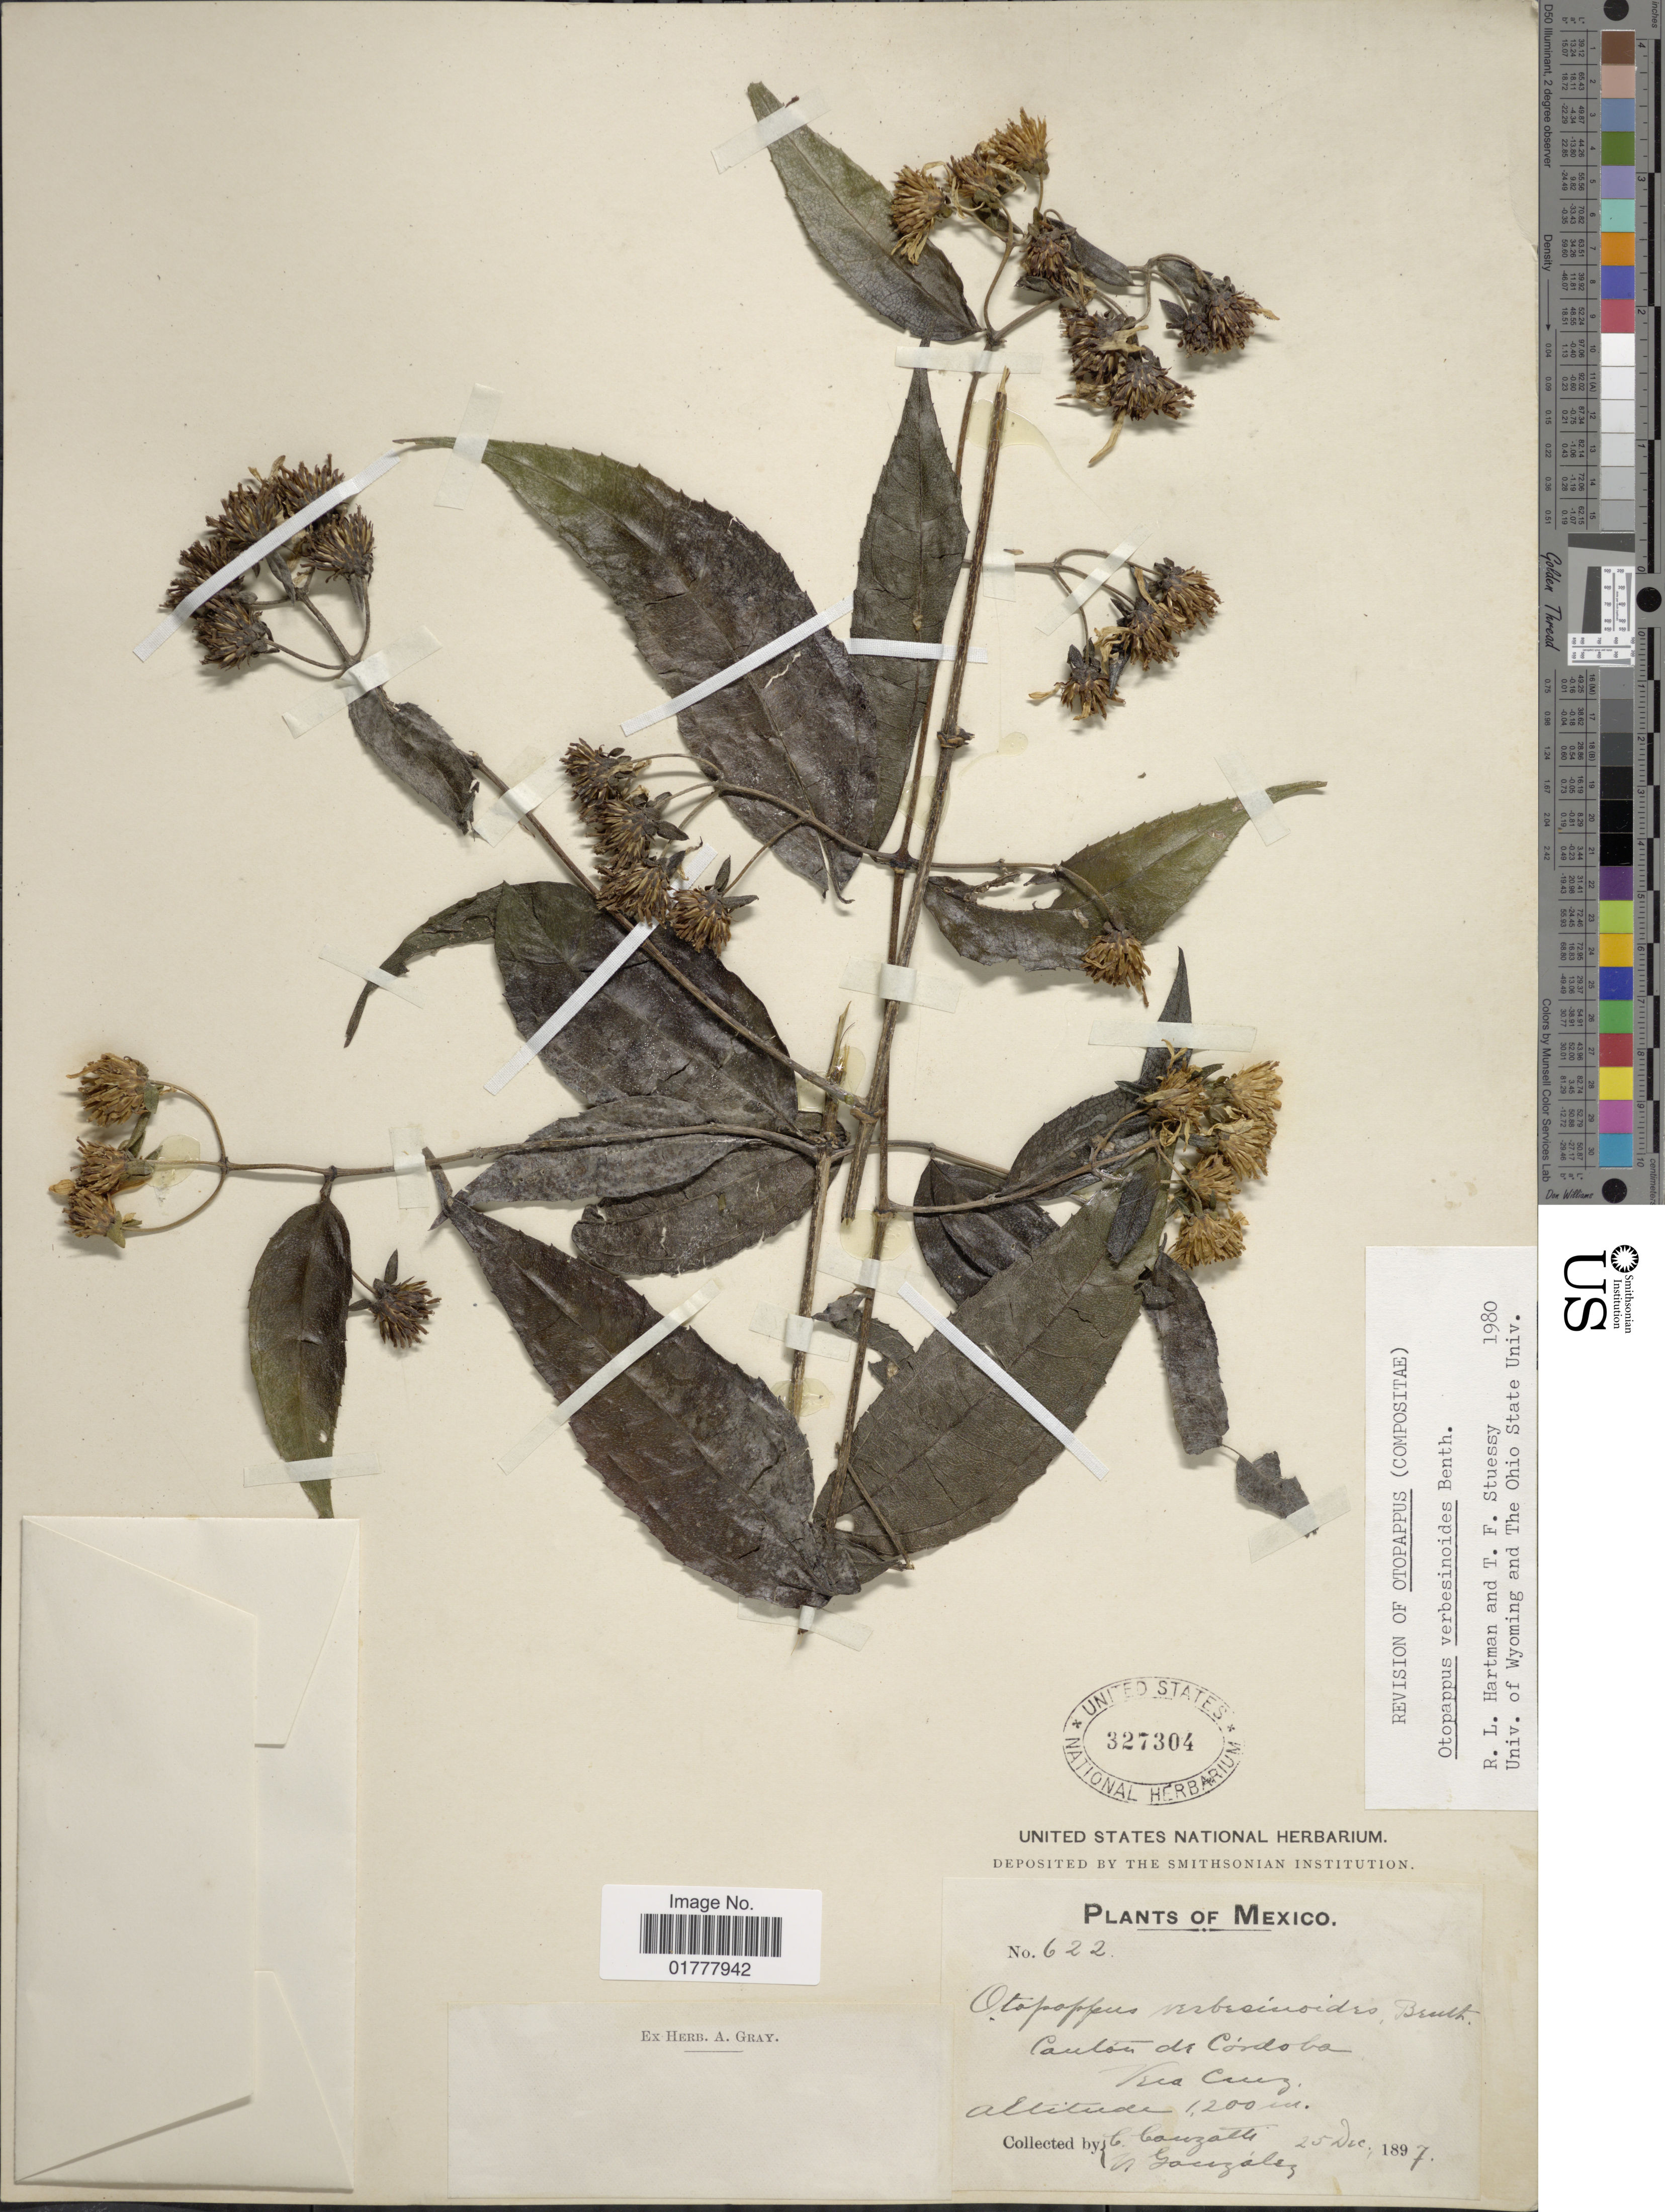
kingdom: Plantae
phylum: Tracheophyta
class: Magnoliopsida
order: Asterales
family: Asteraceae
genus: Otopappus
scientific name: Otopappus verbesinoides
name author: Benth.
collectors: C. Conzatti & V. González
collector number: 622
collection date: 1897-12-25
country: Mexico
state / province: Veracruz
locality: Cantn de Cordoba, Ver Cruz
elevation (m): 1200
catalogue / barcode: US 327304